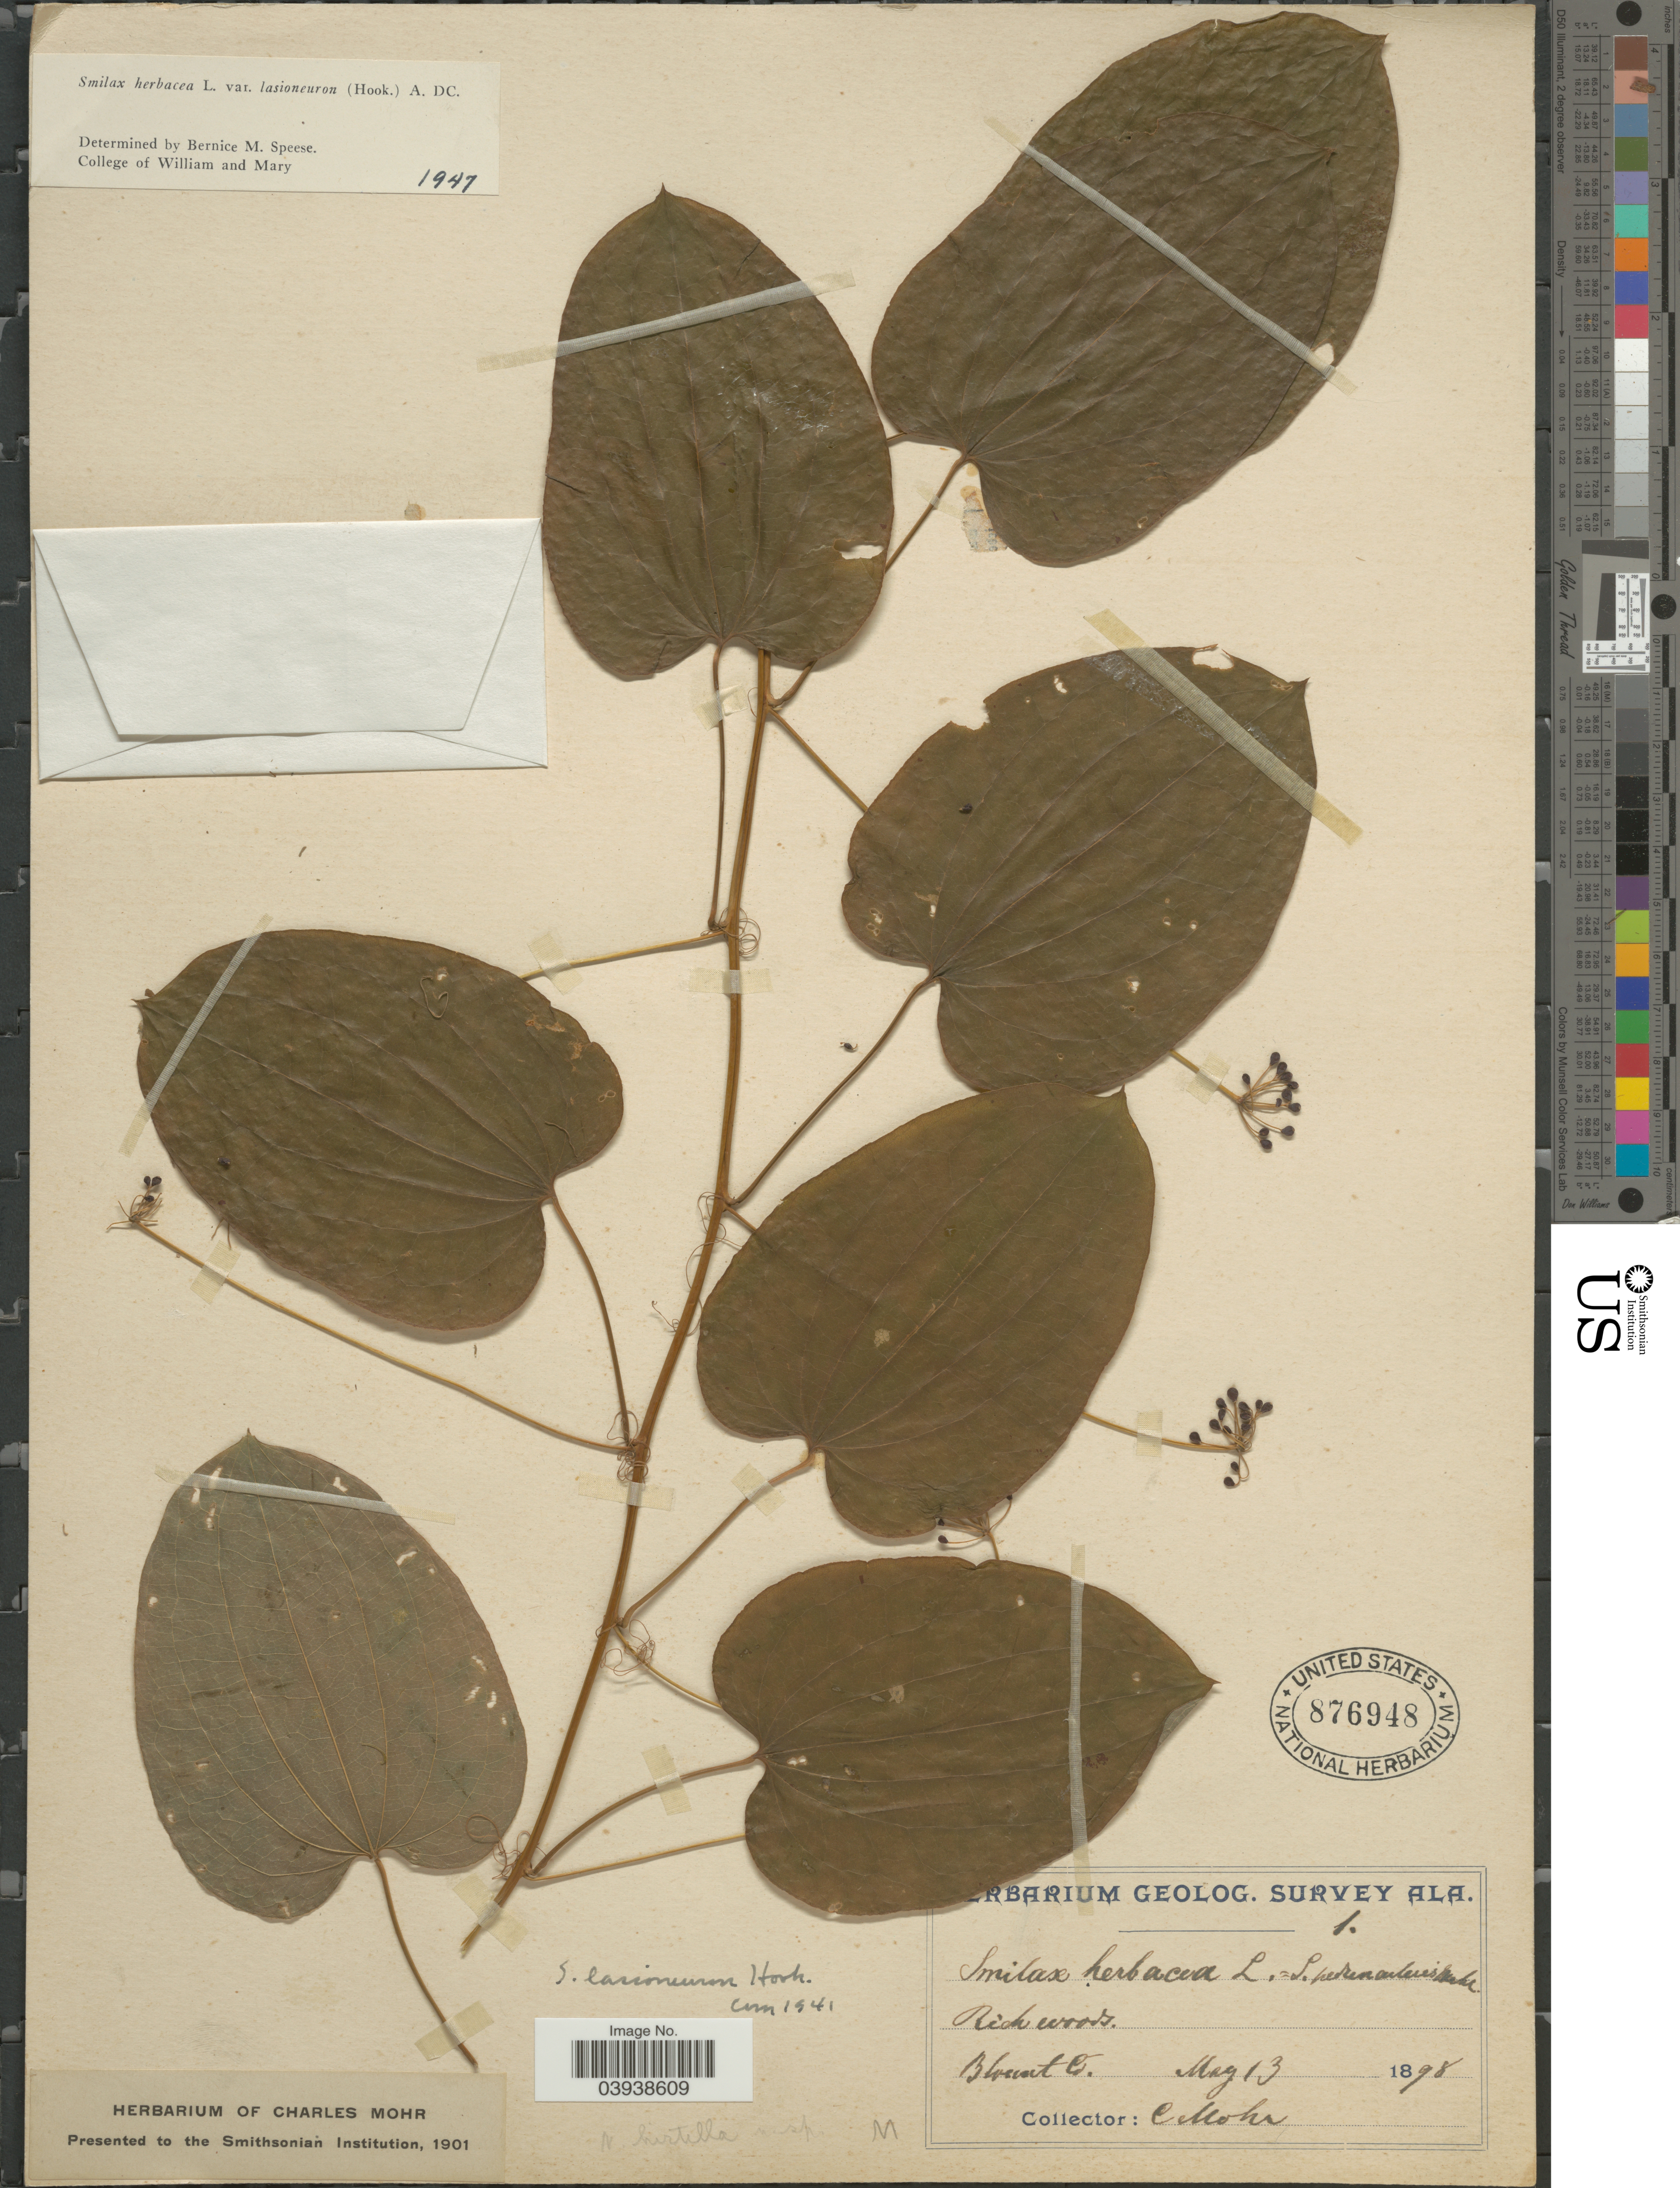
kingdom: Plantae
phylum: Tracheophyta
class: Liliopsida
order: Liliales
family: Smilacaceae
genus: Smilax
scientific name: Smilax herbacea var. lasioneuron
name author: (Hook.) A. DC.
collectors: C. T. Mohr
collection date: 1898-05-13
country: United States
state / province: Alabama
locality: Blount Co.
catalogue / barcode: US 876948